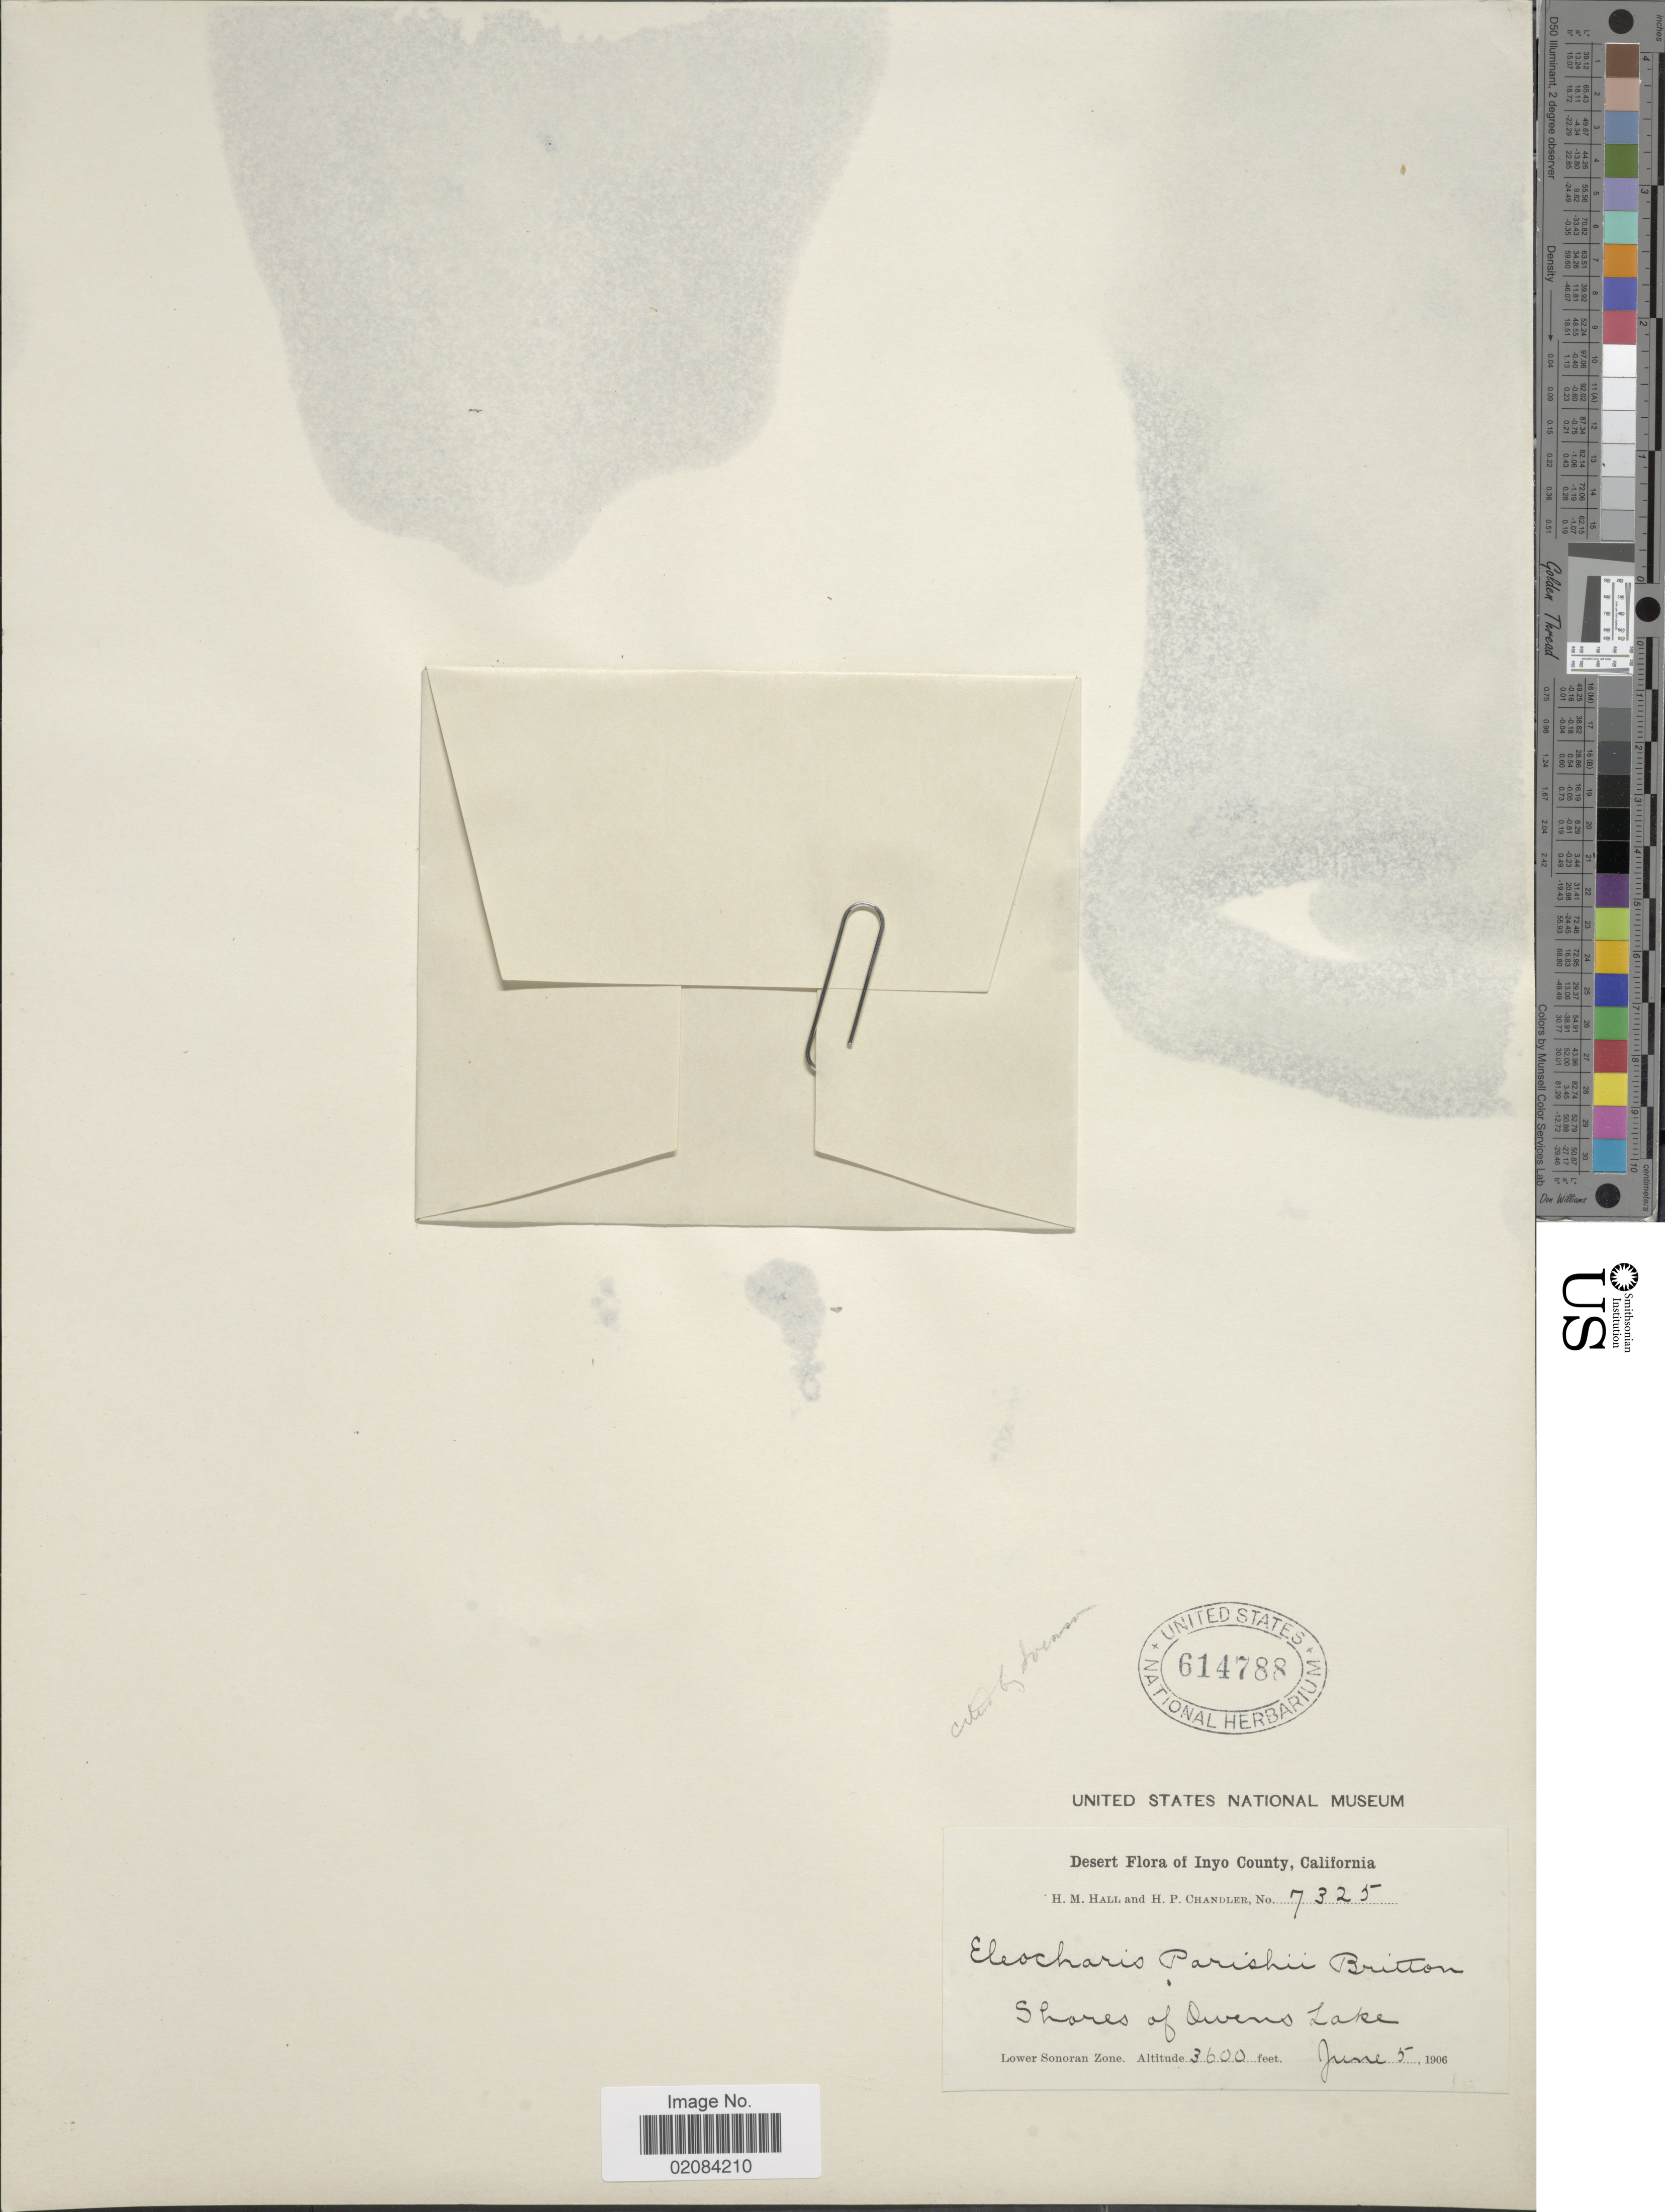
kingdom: Plantae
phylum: Tracheophyta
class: Liliopsida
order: Poales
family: Cyperaceae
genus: Eleocharis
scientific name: Eleocharis parishii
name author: Britton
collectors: H. M. Hall & H. Chandler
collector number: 7325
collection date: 1906-06-05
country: United States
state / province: California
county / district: Inyo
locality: Desert, Inyo County, California. Shores of Owens Lake, Lower Sonoran Zone.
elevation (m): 1097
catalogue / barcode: US 614788